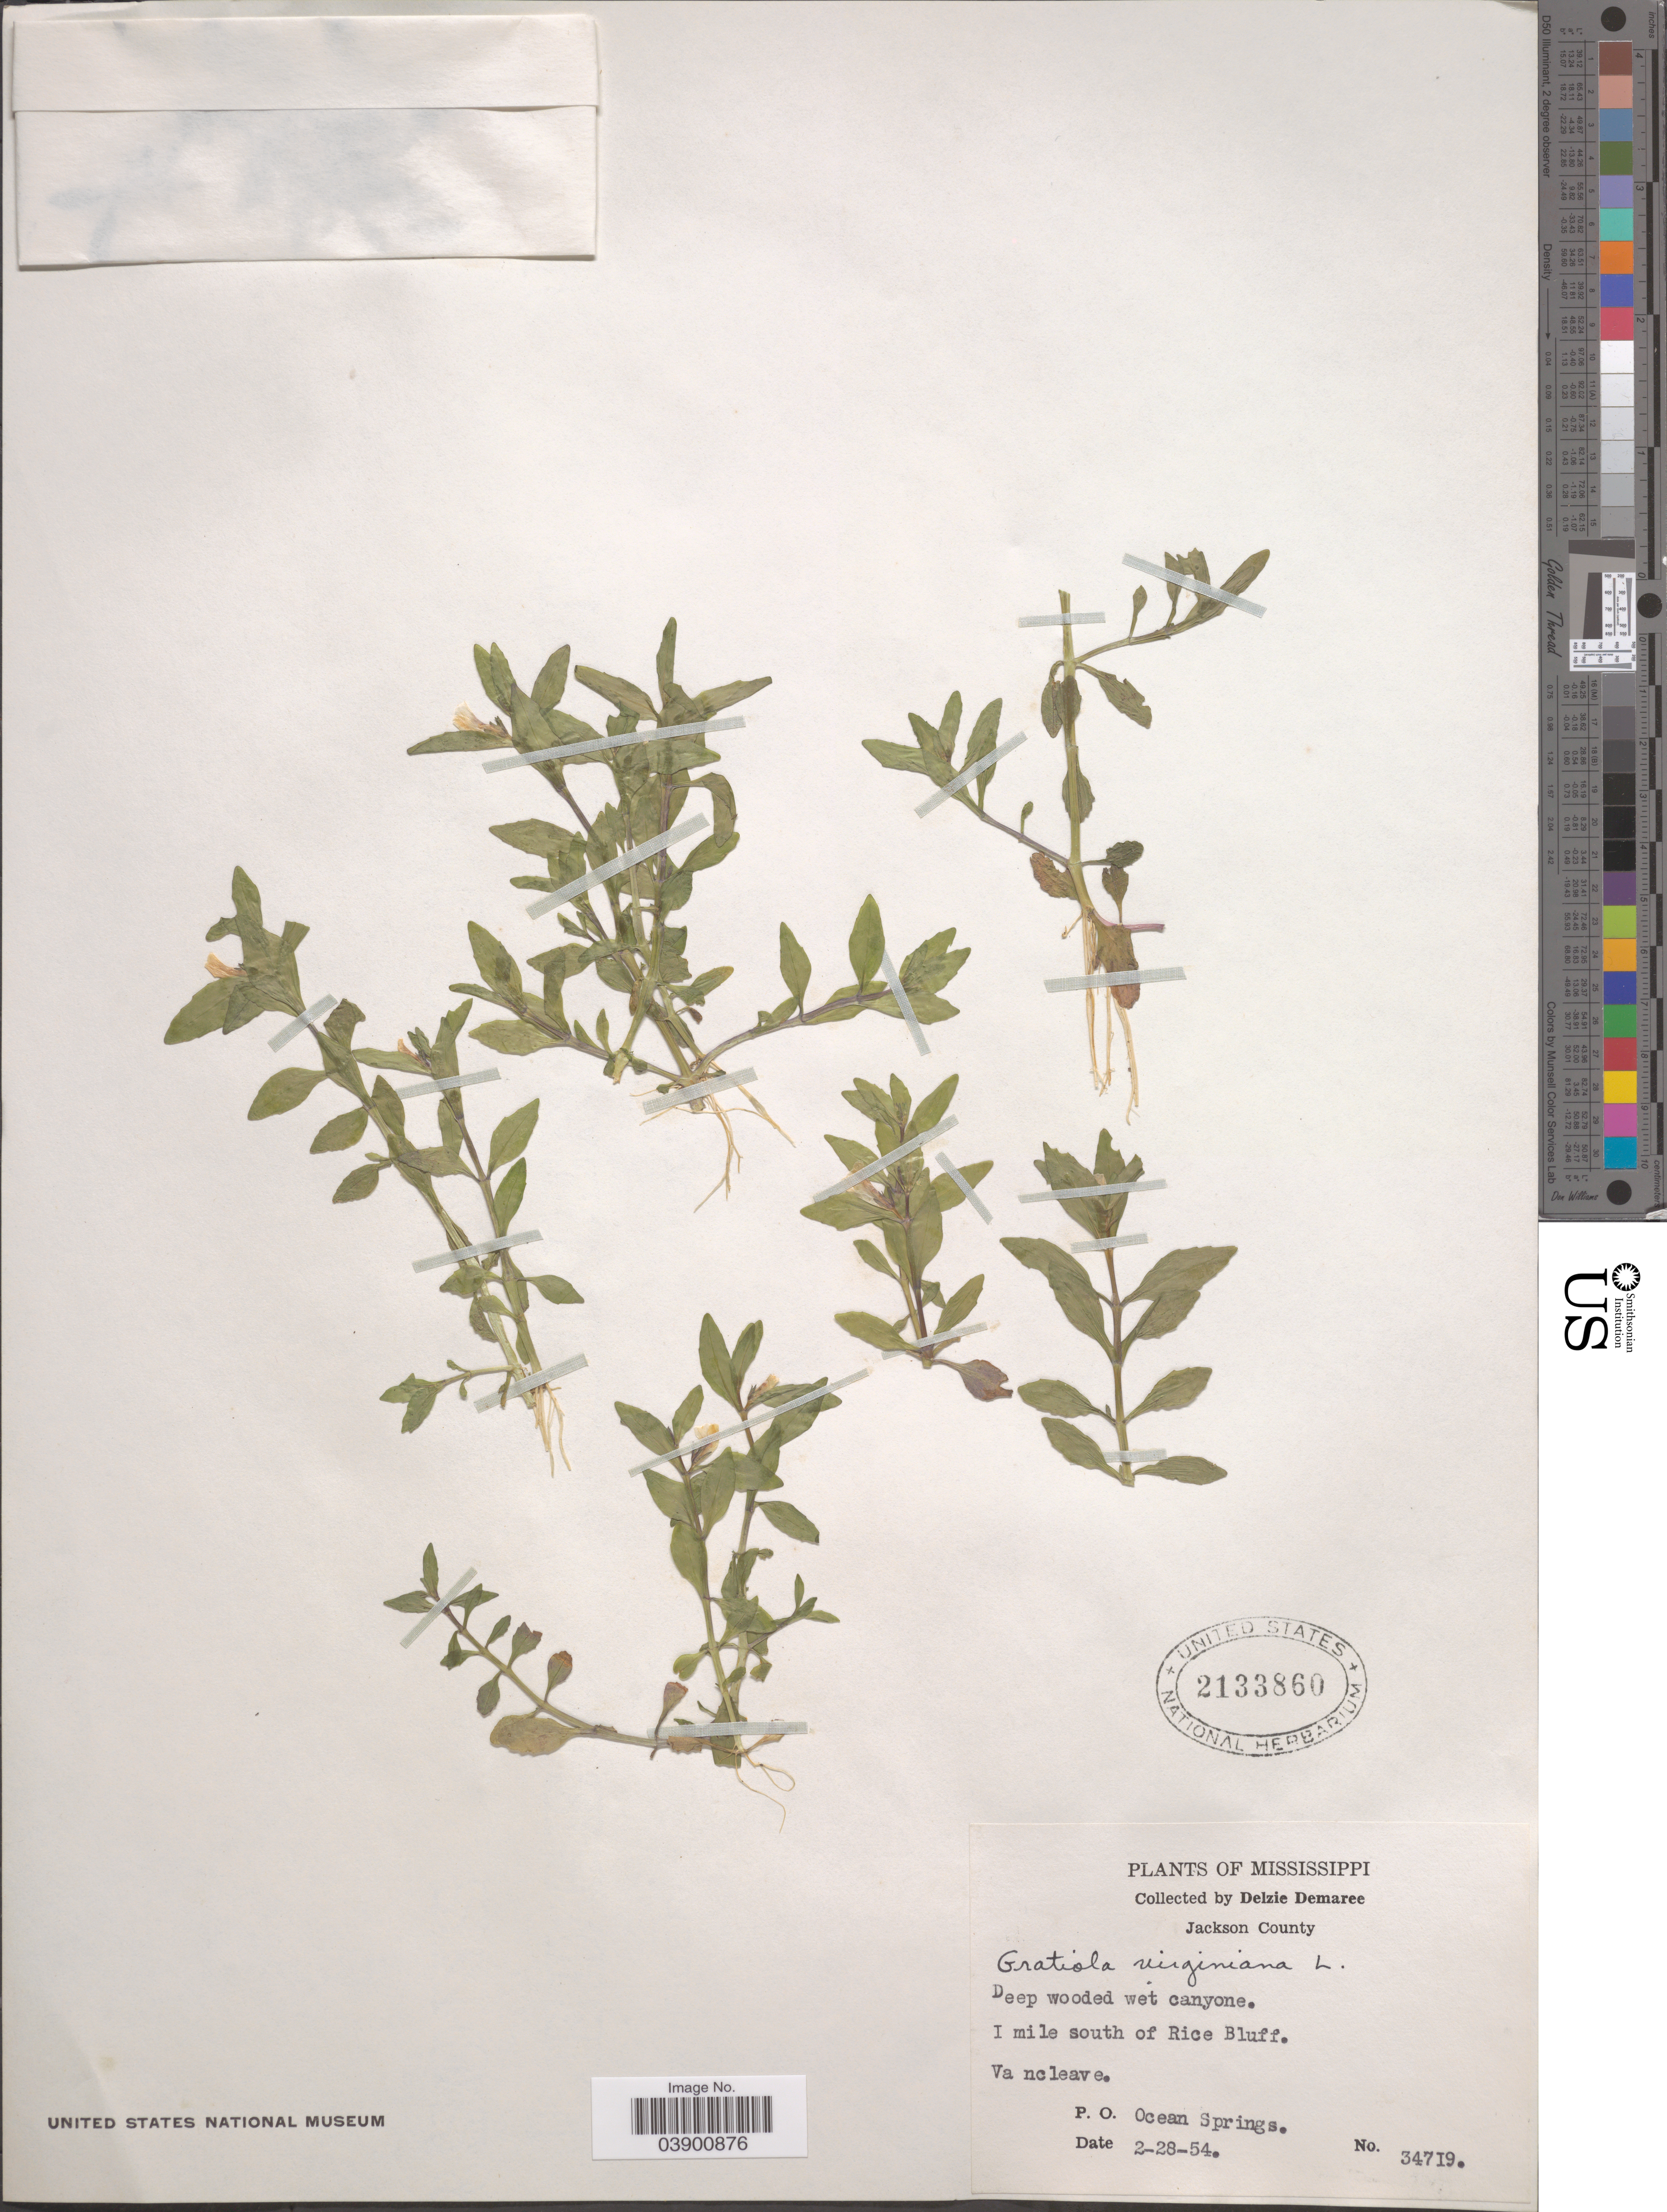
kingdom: Plantae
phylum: Tracheophyta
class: Magnoliopsida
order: Lamiales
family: Plantaginaceae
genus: Gratiola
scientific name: Gratiola virginiana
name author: L.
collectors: D. Demaree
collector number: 34719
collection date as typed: Transcribed d/m/y: 28/2/54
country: United States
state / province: Mississippi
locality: Jackson County. 1 mile south of Rice Bluff. Vancleave. P. O. Ocean Springs.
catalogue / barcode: US 2133860